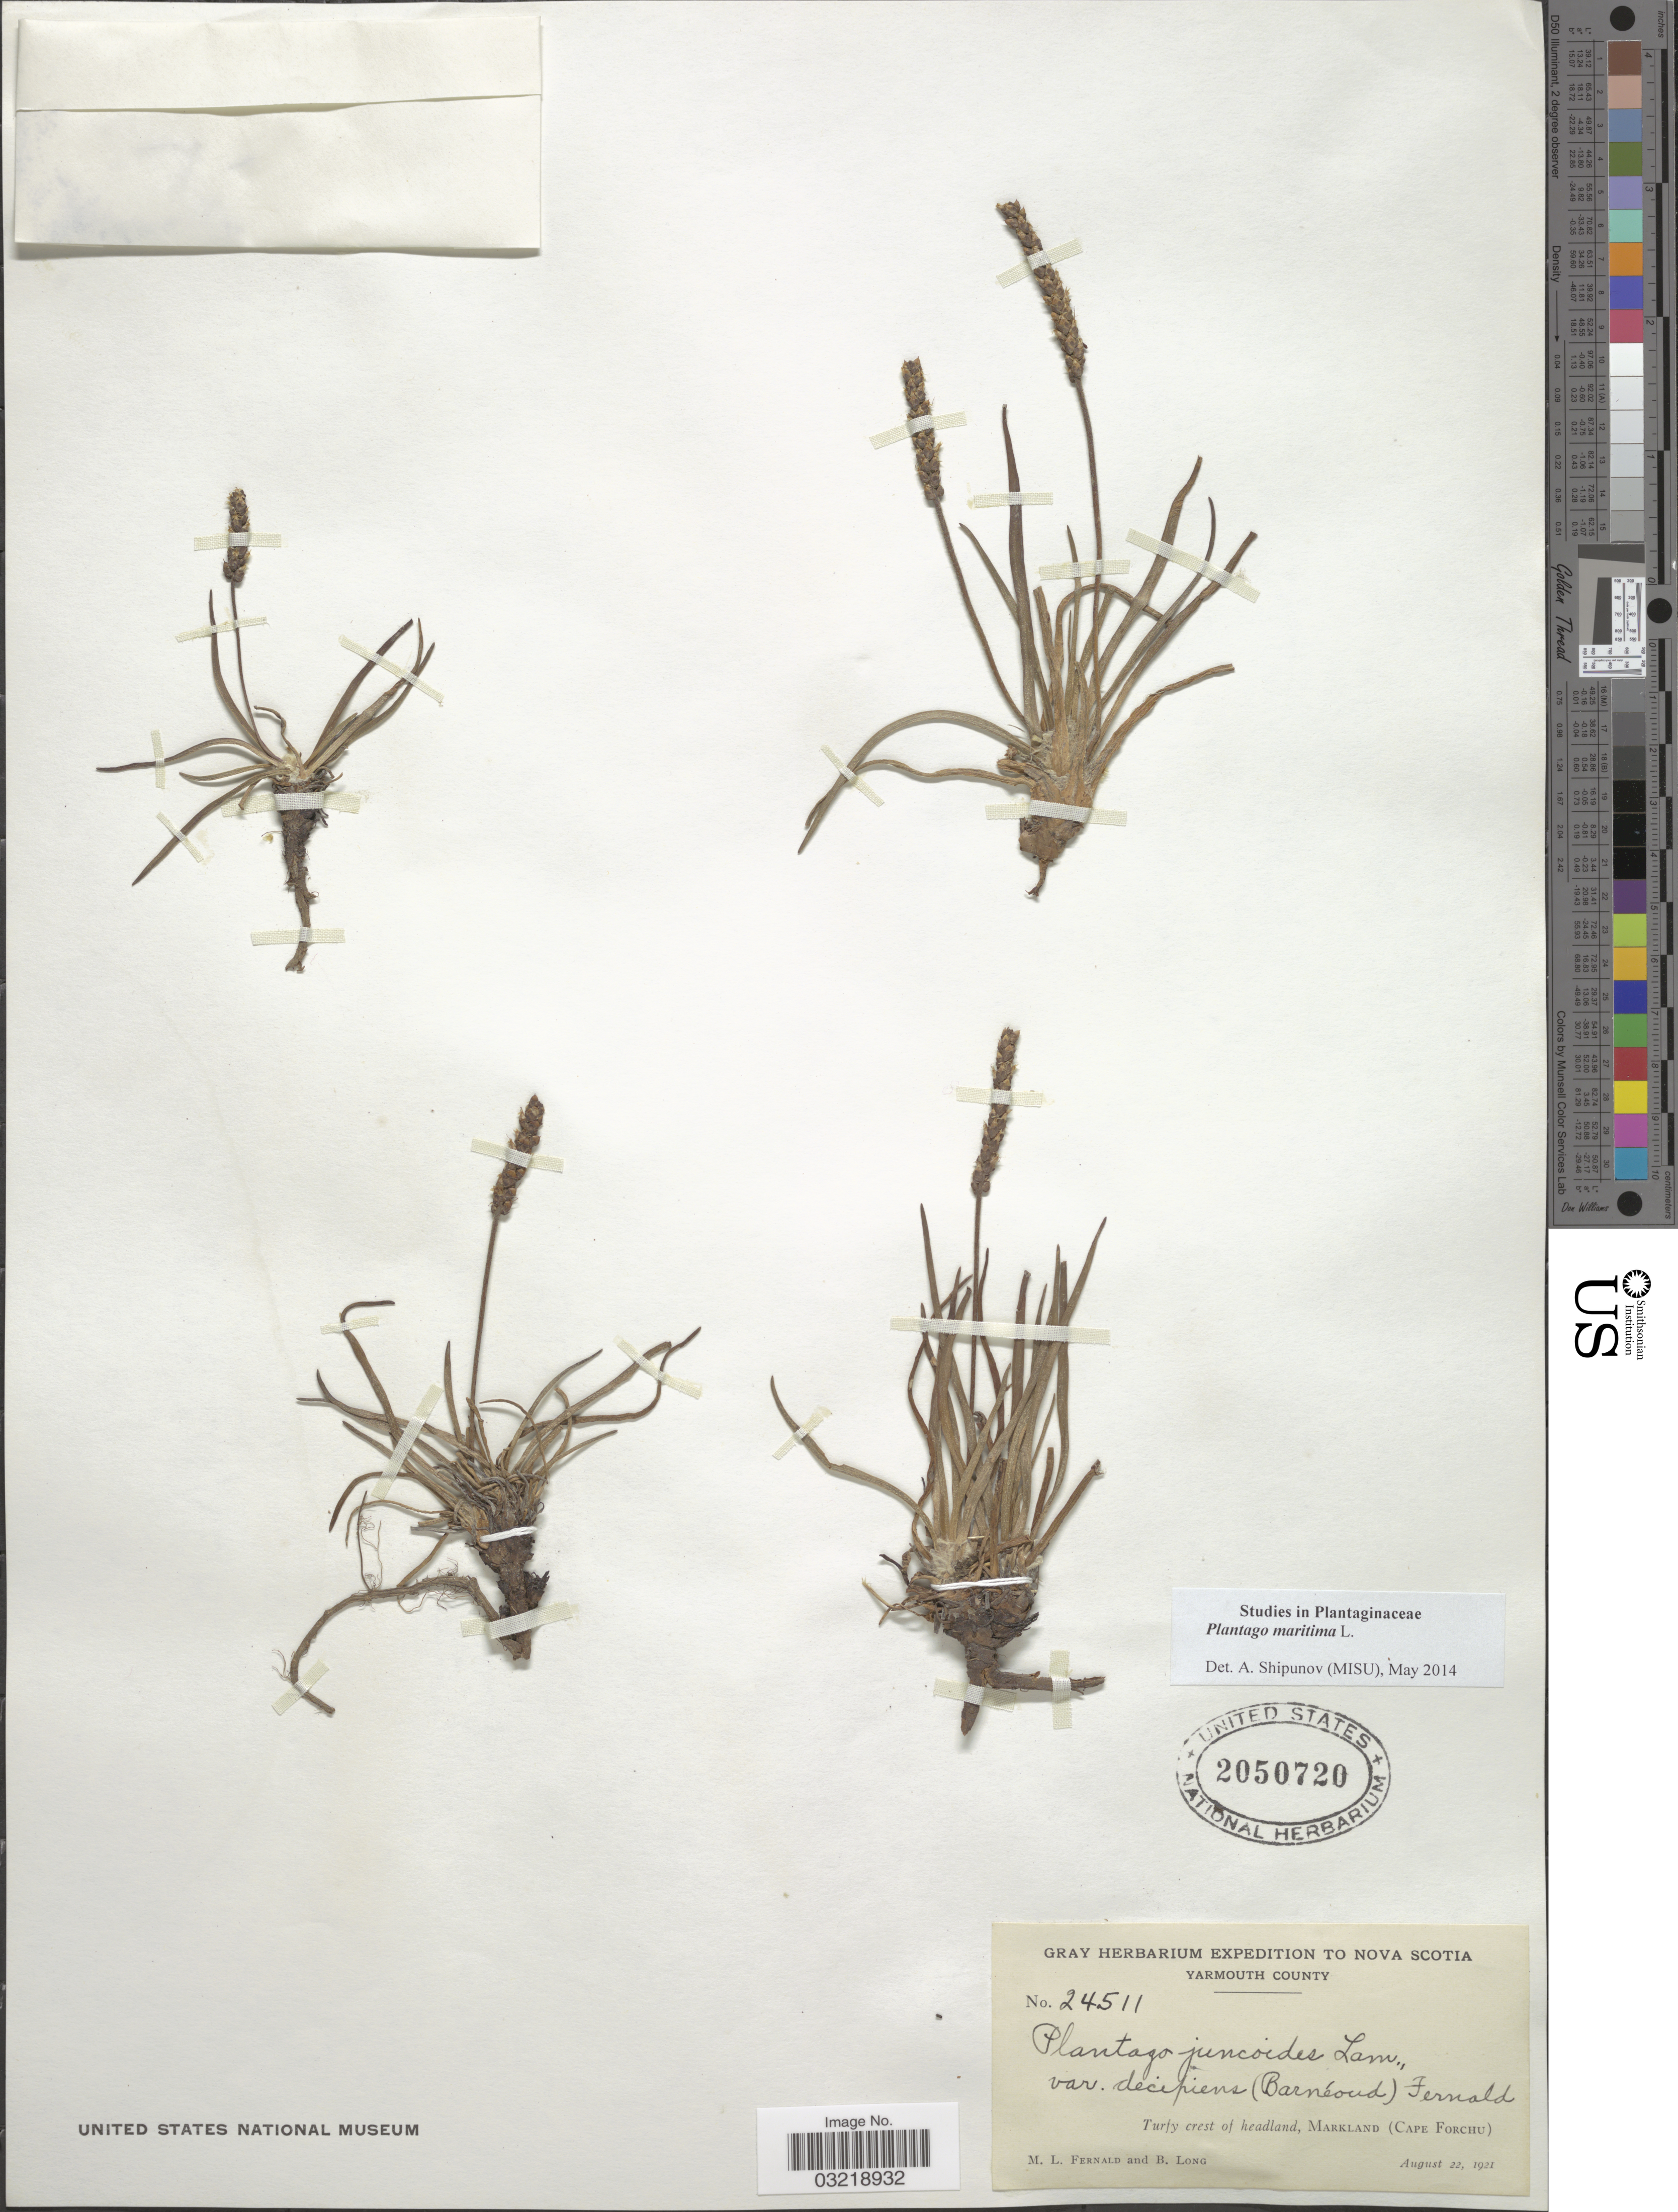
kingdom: Plantae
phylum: Tracheophyta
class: Magnoliopsida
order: Lamiales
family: Plantaginaceae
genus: Plantago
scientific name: Plantago maritima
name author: L.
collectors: M. L. Fernald & B. Long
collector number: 24511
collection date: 1921-08-22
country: Canada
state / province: Nova Scotia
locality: Yarmouth County. Turfy crest of headland, Markland (Cape Forchu).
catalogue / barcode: US 2050720